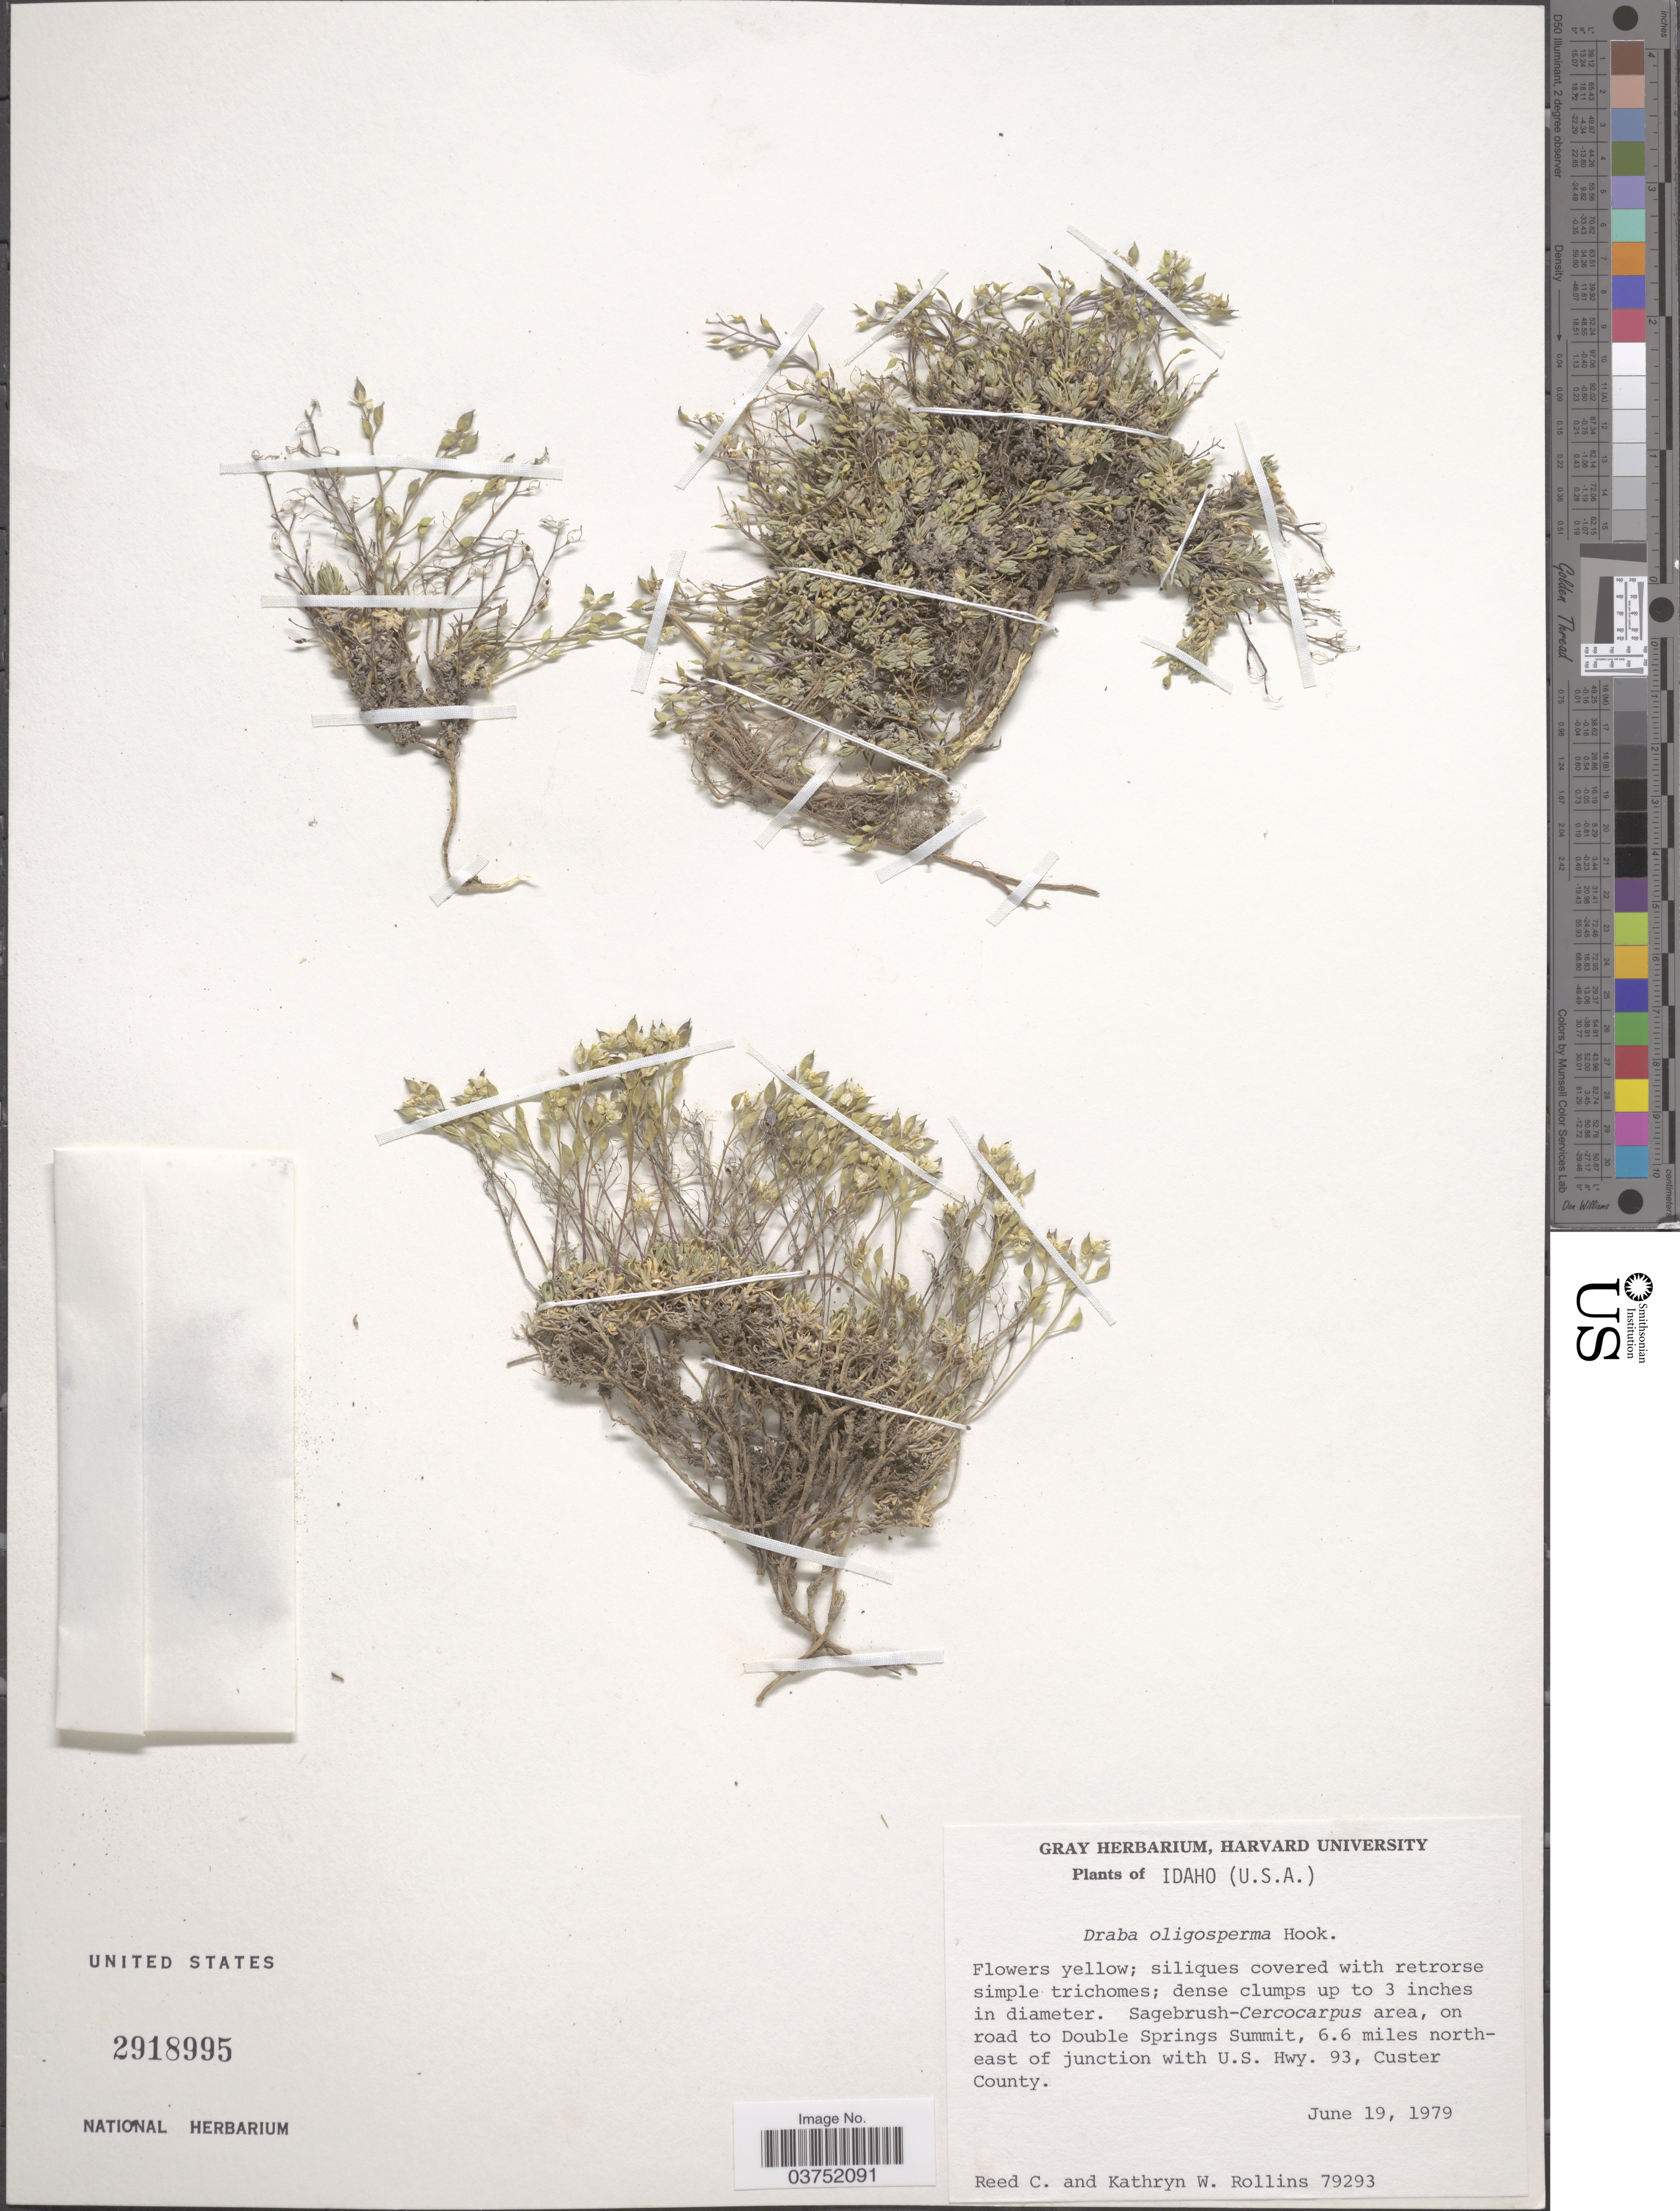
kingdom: Plantae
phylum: Tracheophyta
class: Magnoliopsida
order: Brassicales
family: Brassicaceae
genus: Draba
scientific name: Draba oligosperma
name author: Hook.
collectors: R. C. Rollins & K. W. Rollins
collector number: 79293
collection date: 1979-06-19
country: United States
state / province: Idaho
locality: On road to Double Springs Summit, 6.6 miles northeast of junction with U.S. Hwy. 93, Custer County.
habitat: sagebrush area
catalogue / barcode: US 2918995